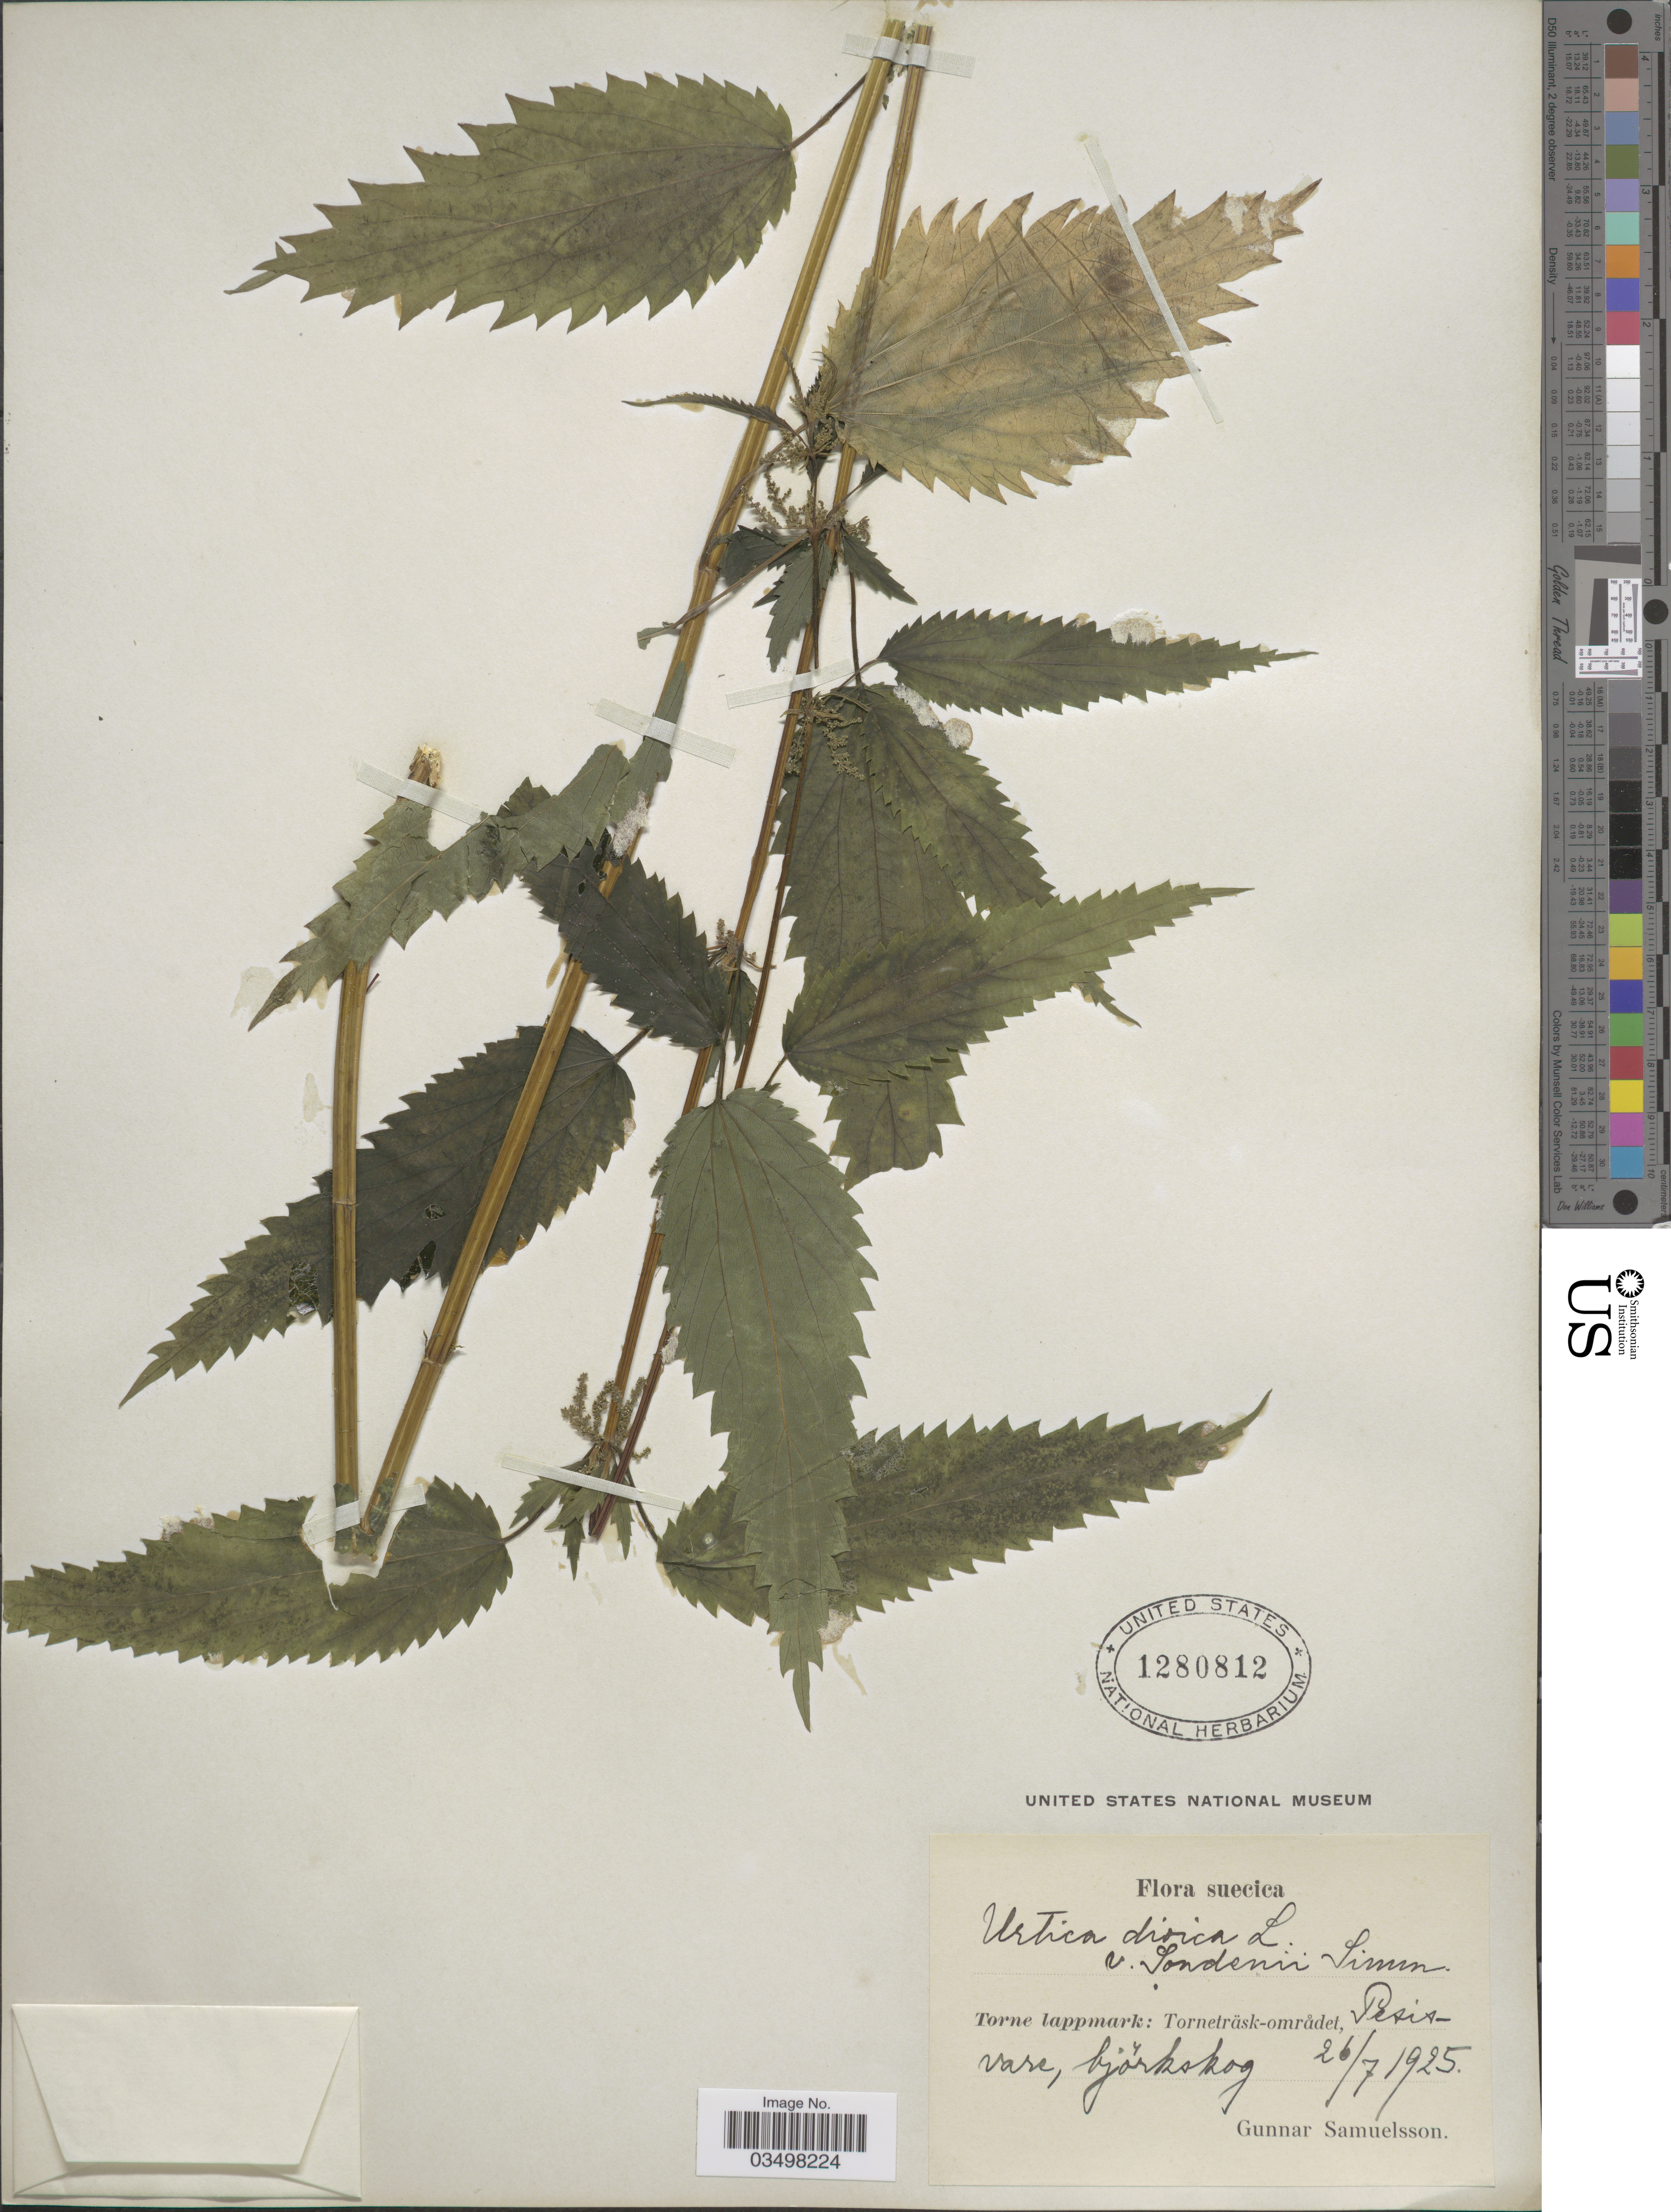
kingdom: Plantae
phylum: Tracheophyta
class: Magnoliopsida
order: Rosales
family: Urticaceae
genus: Urtica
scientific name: Urtica dioica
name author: L.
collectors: G. Samuelsson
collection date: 1925-07-26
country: Sweden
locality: Suecica. Torne lappmark: Torneträsk - området, Pesisvare, björkskog*.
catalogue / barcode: US 1280812